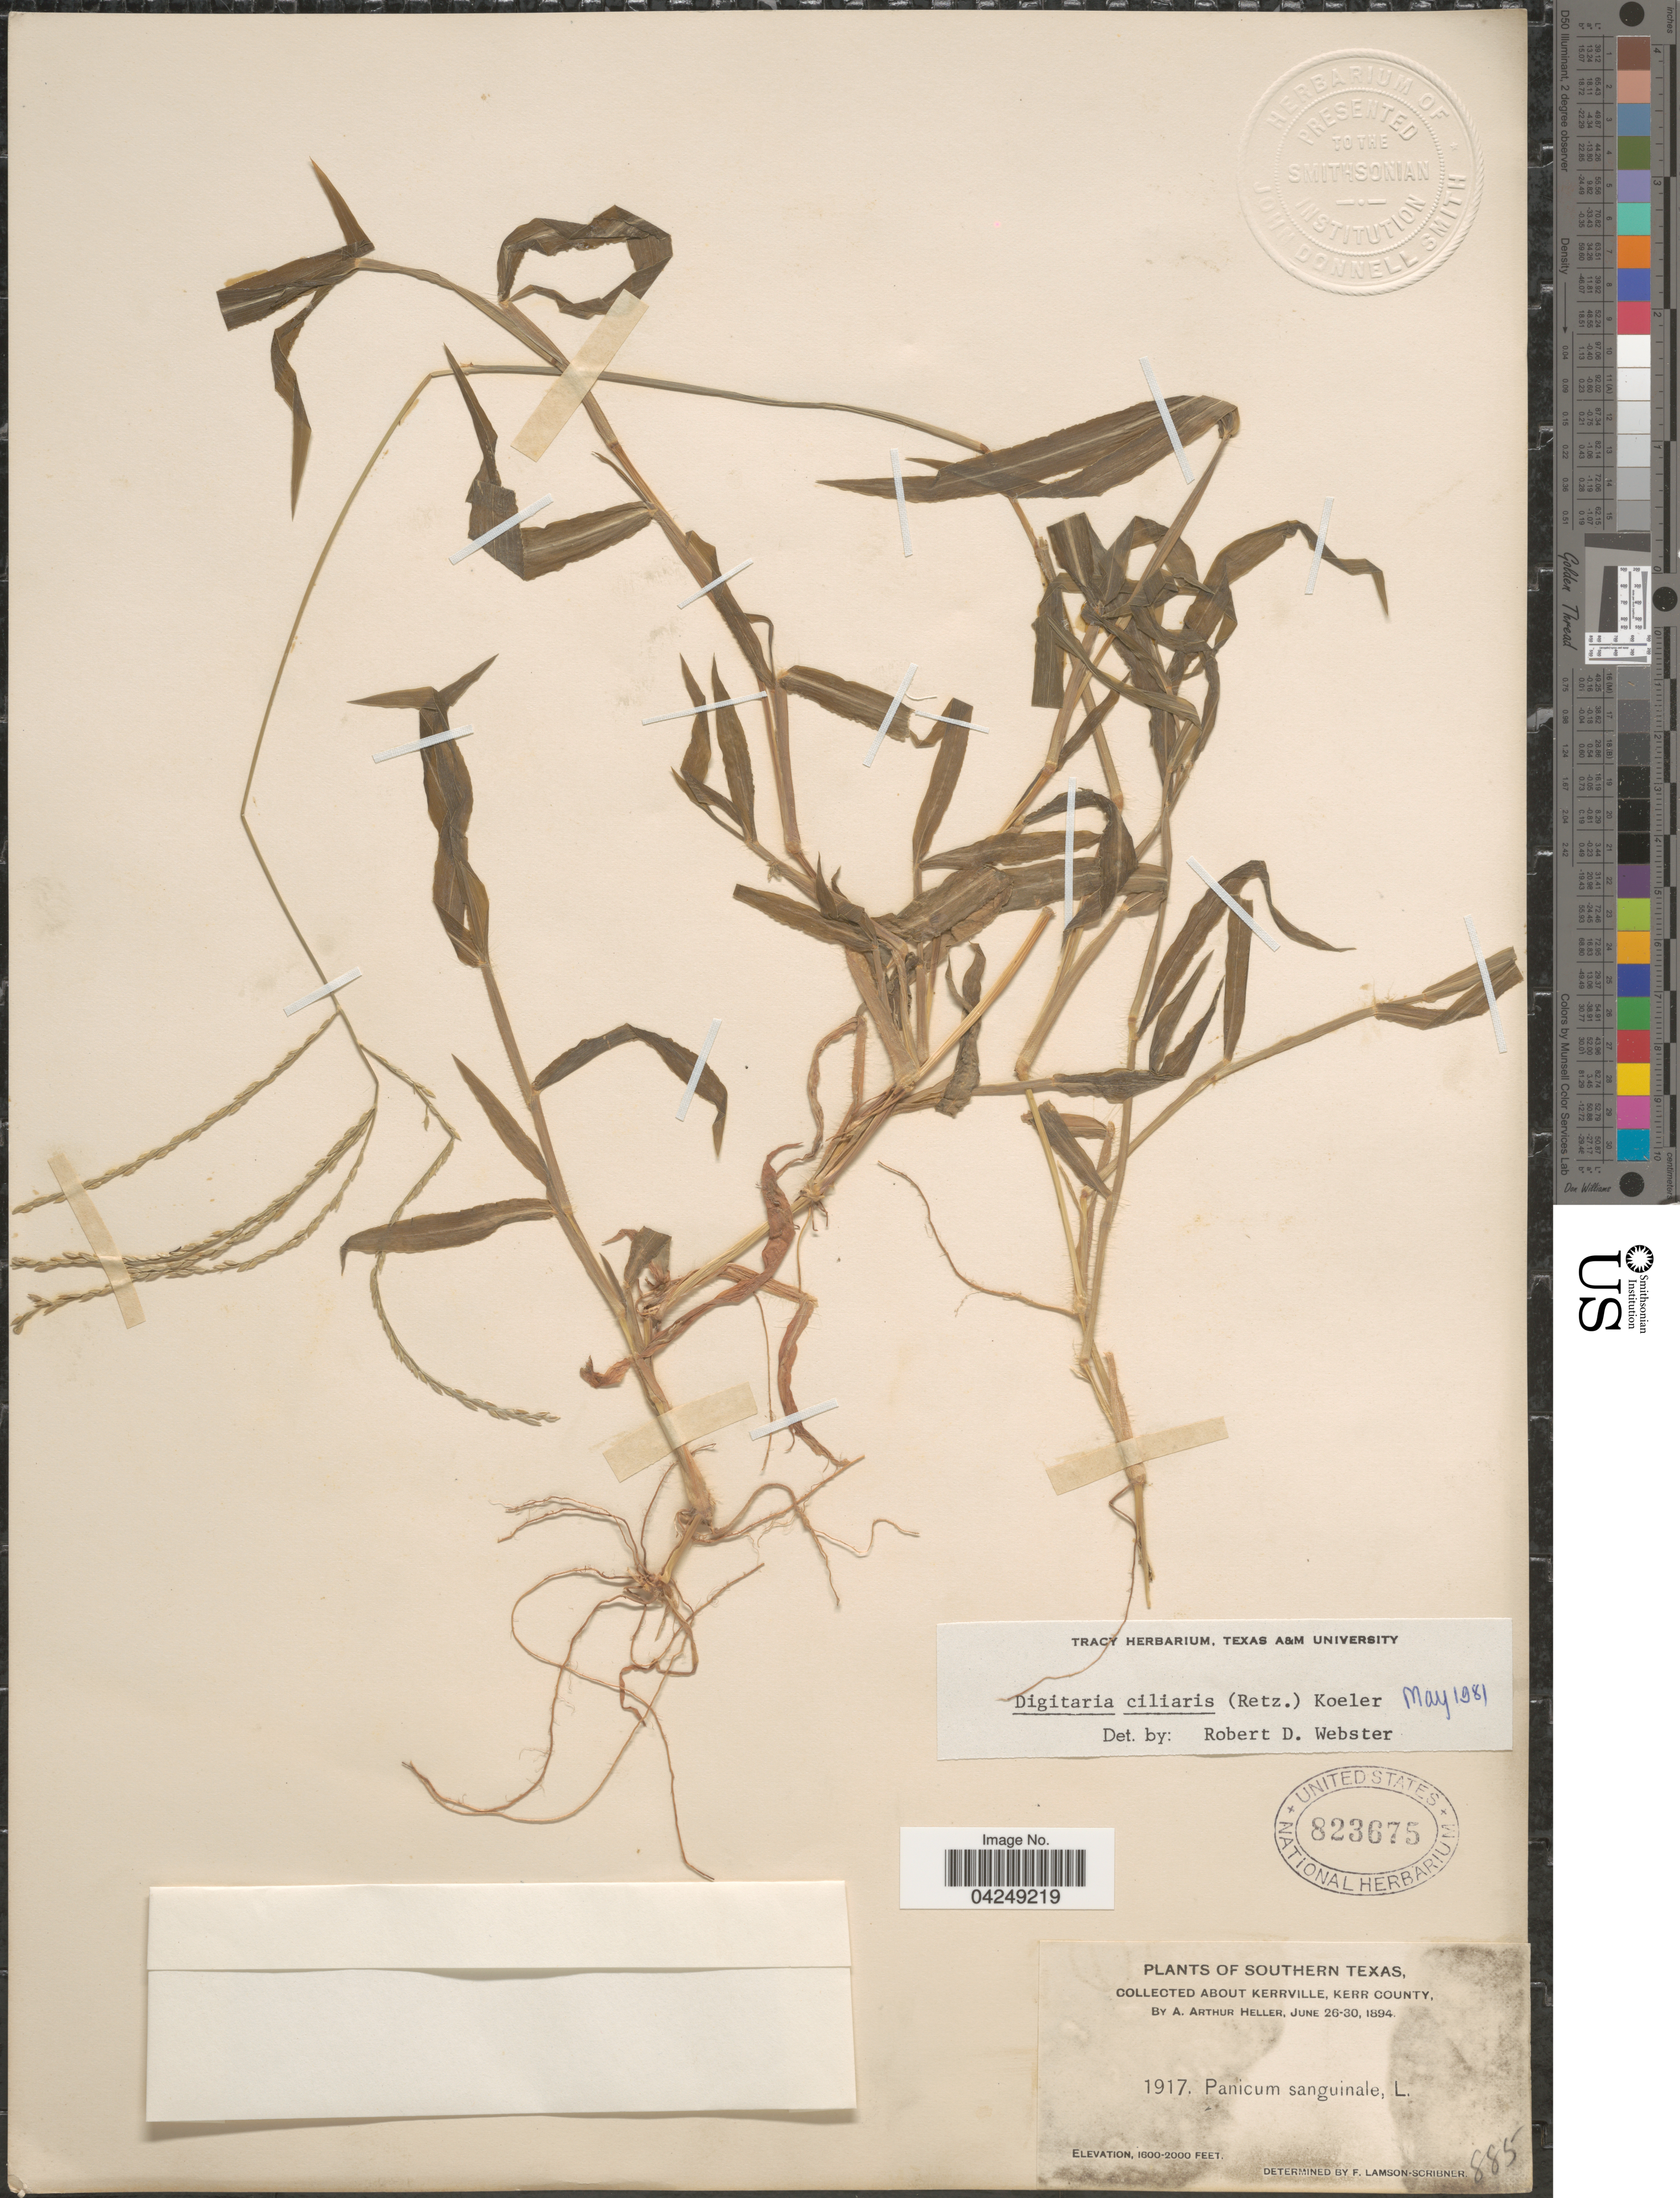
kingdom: Plantae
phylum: Tracheophyta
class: Liliopsida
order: Poales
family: Poaceae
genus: Digitaria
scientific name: Digitaria ciliaris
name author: (Retz.) Koeler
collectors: A. A. Heller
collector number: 1917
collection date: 1894-06-26/1894-06-30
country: United States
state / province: Texas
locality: Southern Texas. About Kerrville, Kerr County.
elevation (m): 488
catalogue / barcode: US 823675